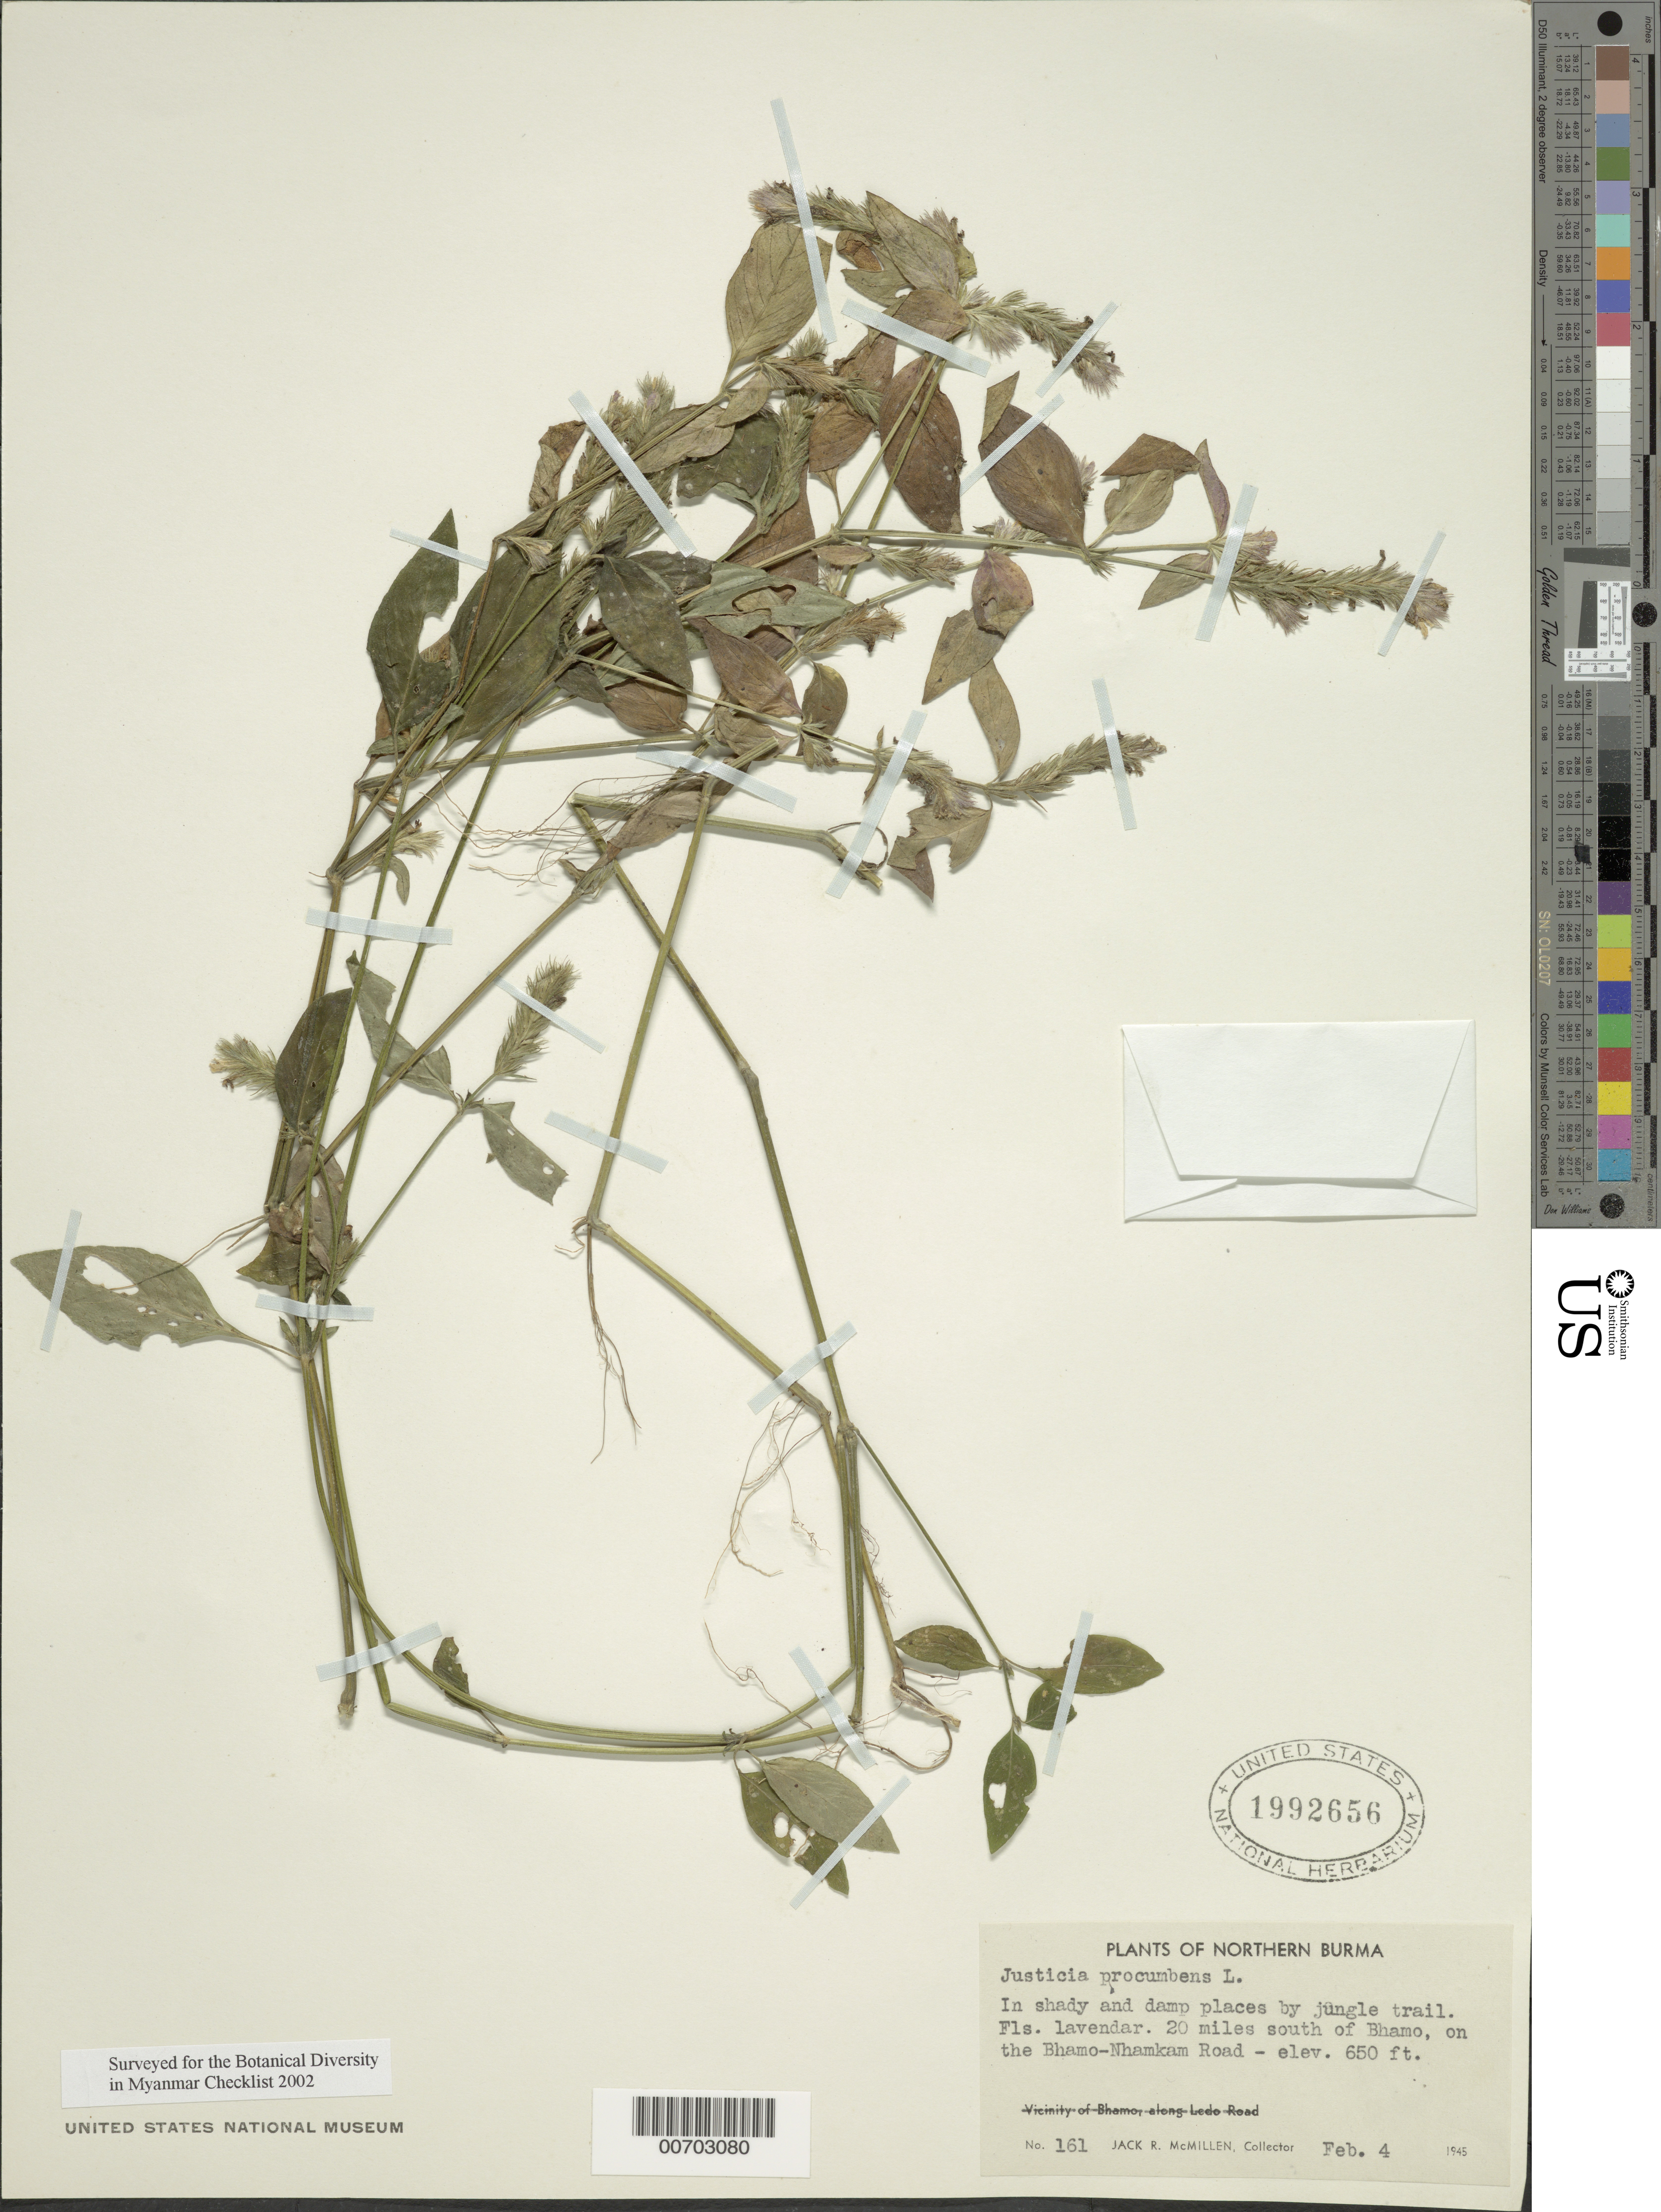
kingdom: Plantae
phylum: Tracheophyta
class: Magnoliopsida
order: Lamiales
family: Acanthaceae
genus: Justicia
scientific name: Justicia procumbens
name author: L.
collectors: J. McMillen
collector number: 161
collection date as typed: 04 Feb 1945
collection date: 1945-02-04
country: Myanmar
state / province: Kachin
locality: Bhamo, 20 mi. S on Bhamo-Nhamkam Road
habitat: Shady, damp places along jungle trail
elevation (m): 198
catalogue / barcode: US 1992656